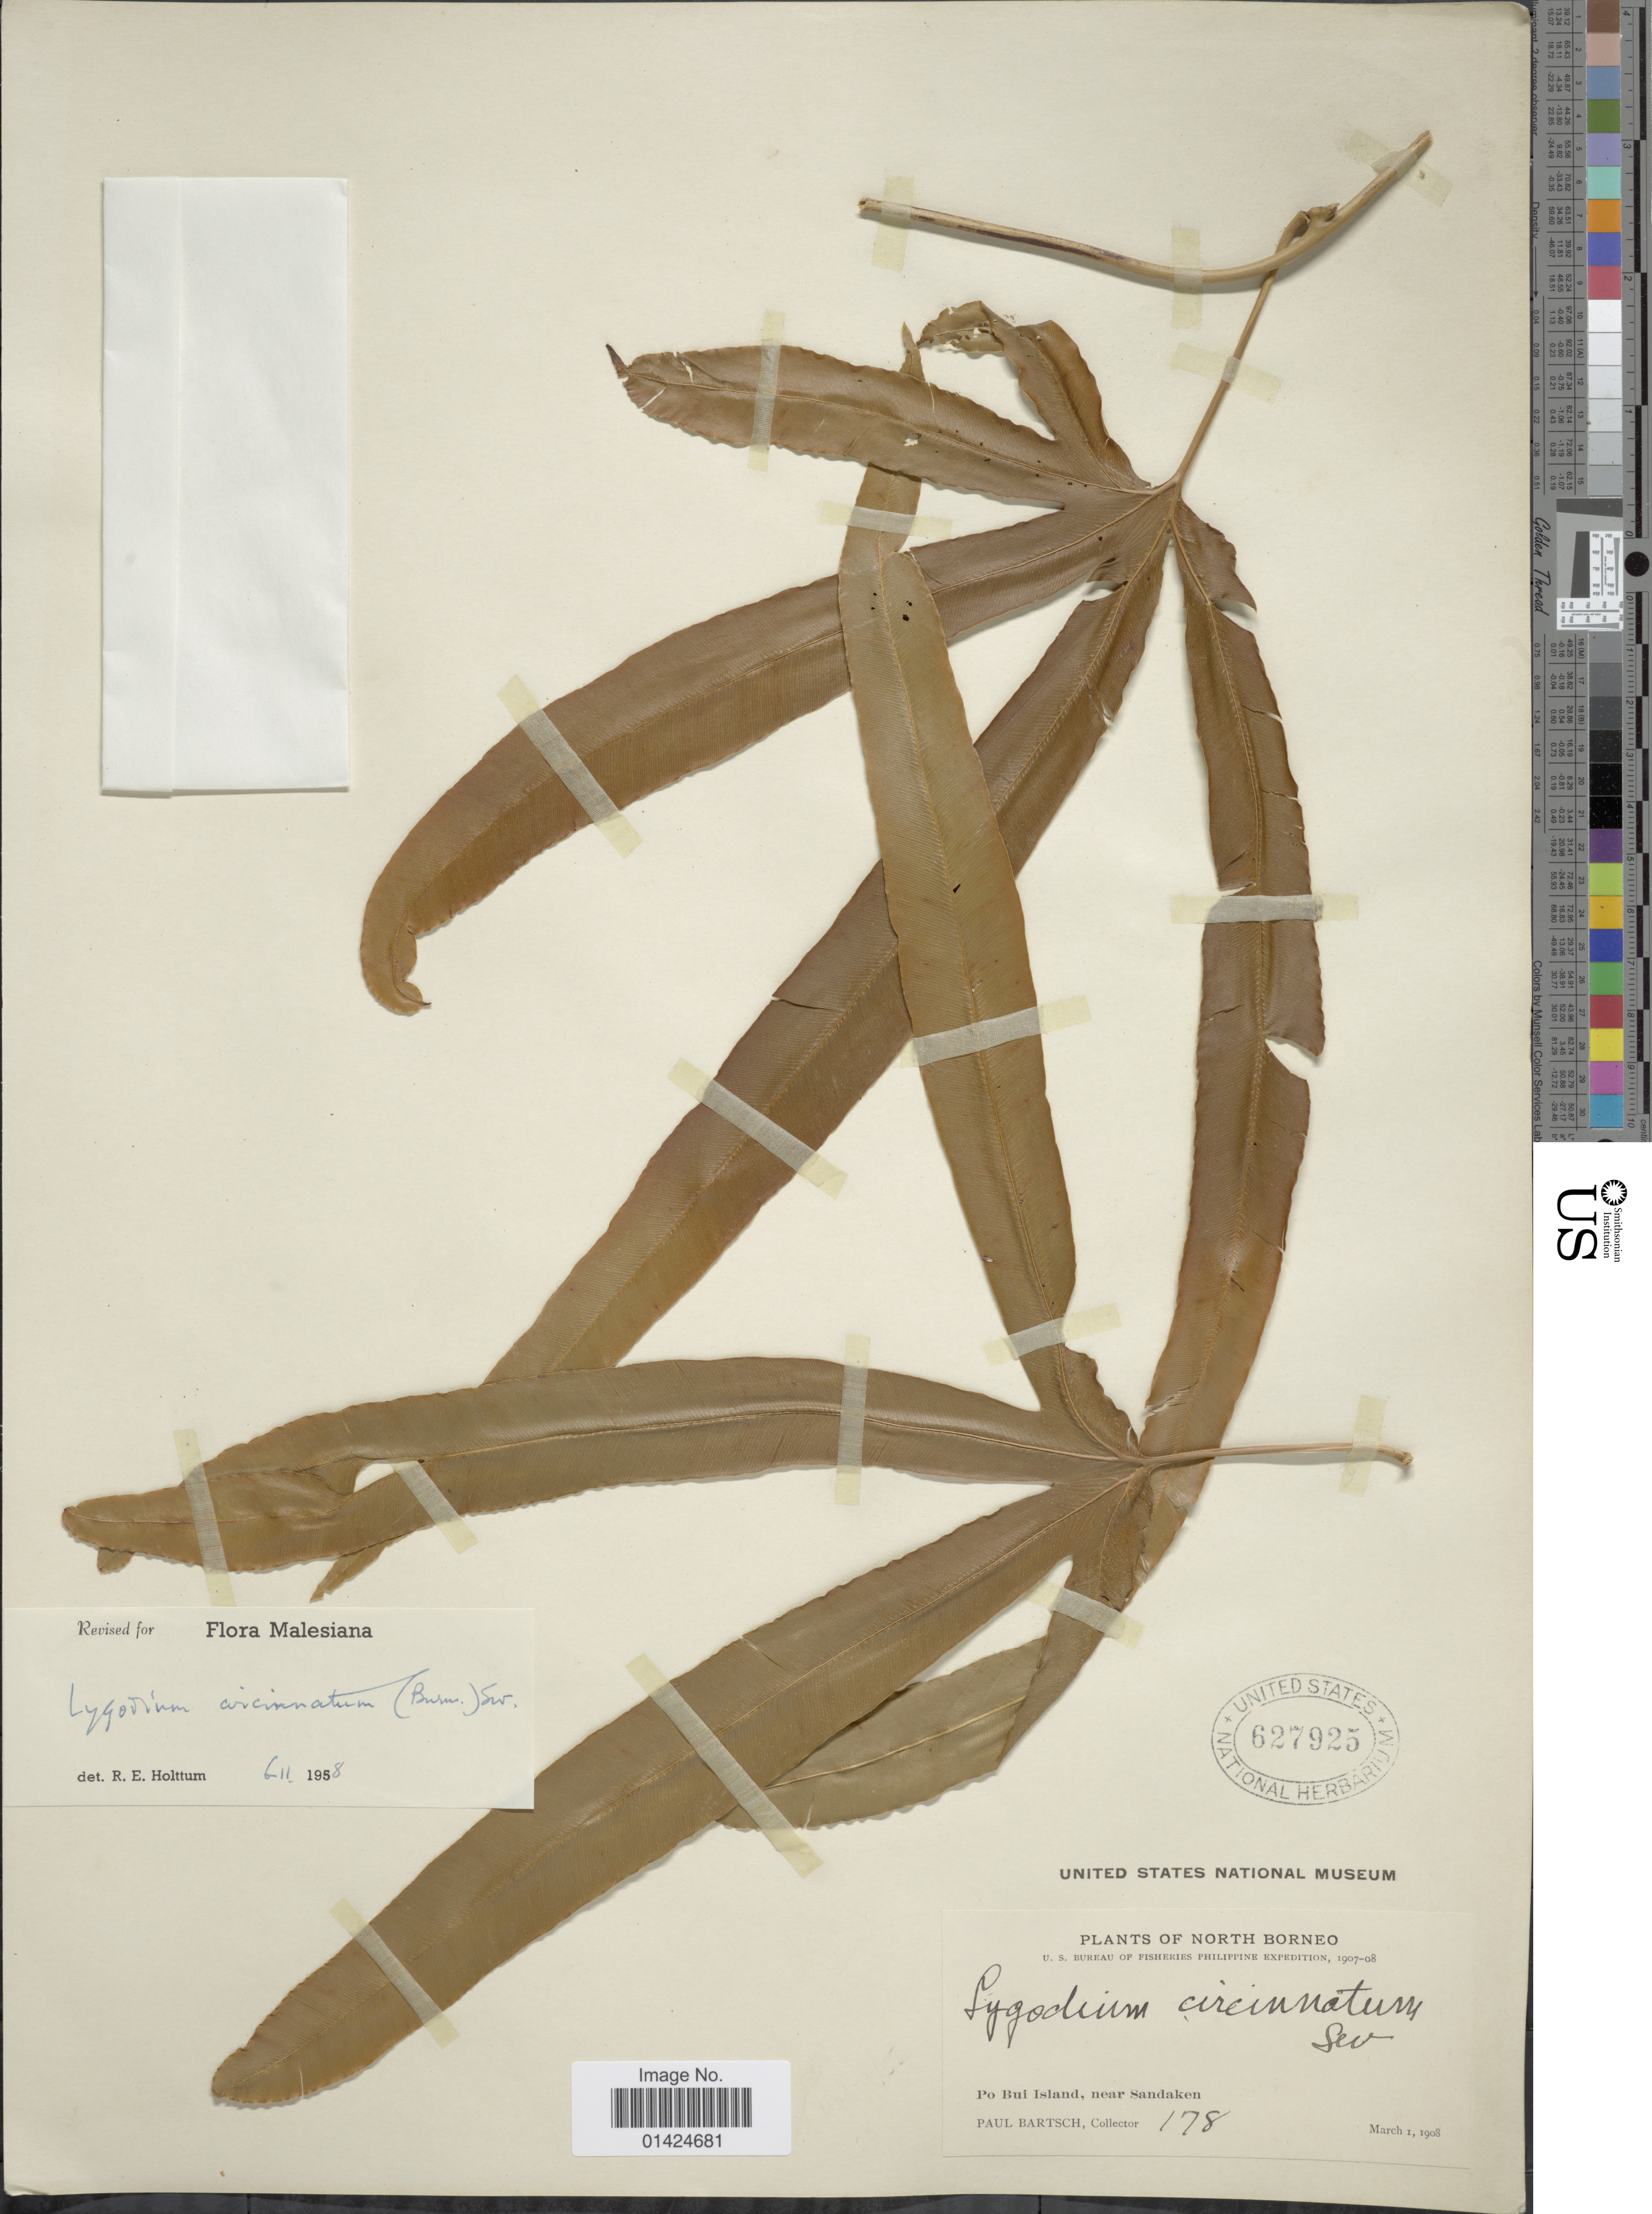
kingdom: Plantae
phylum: Tracheophyta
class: Polypodiopsida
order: Schizaeales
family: Lygodiaceae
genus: Lygodium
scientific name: Lygodium circinnatum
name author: (Burm. f.) Sw.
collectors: P. Bartsch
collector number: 178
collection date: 1908-03-01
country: Malaysia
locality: North Borneo, Po Bui Island, near Sandakan.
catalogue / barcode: US 627925